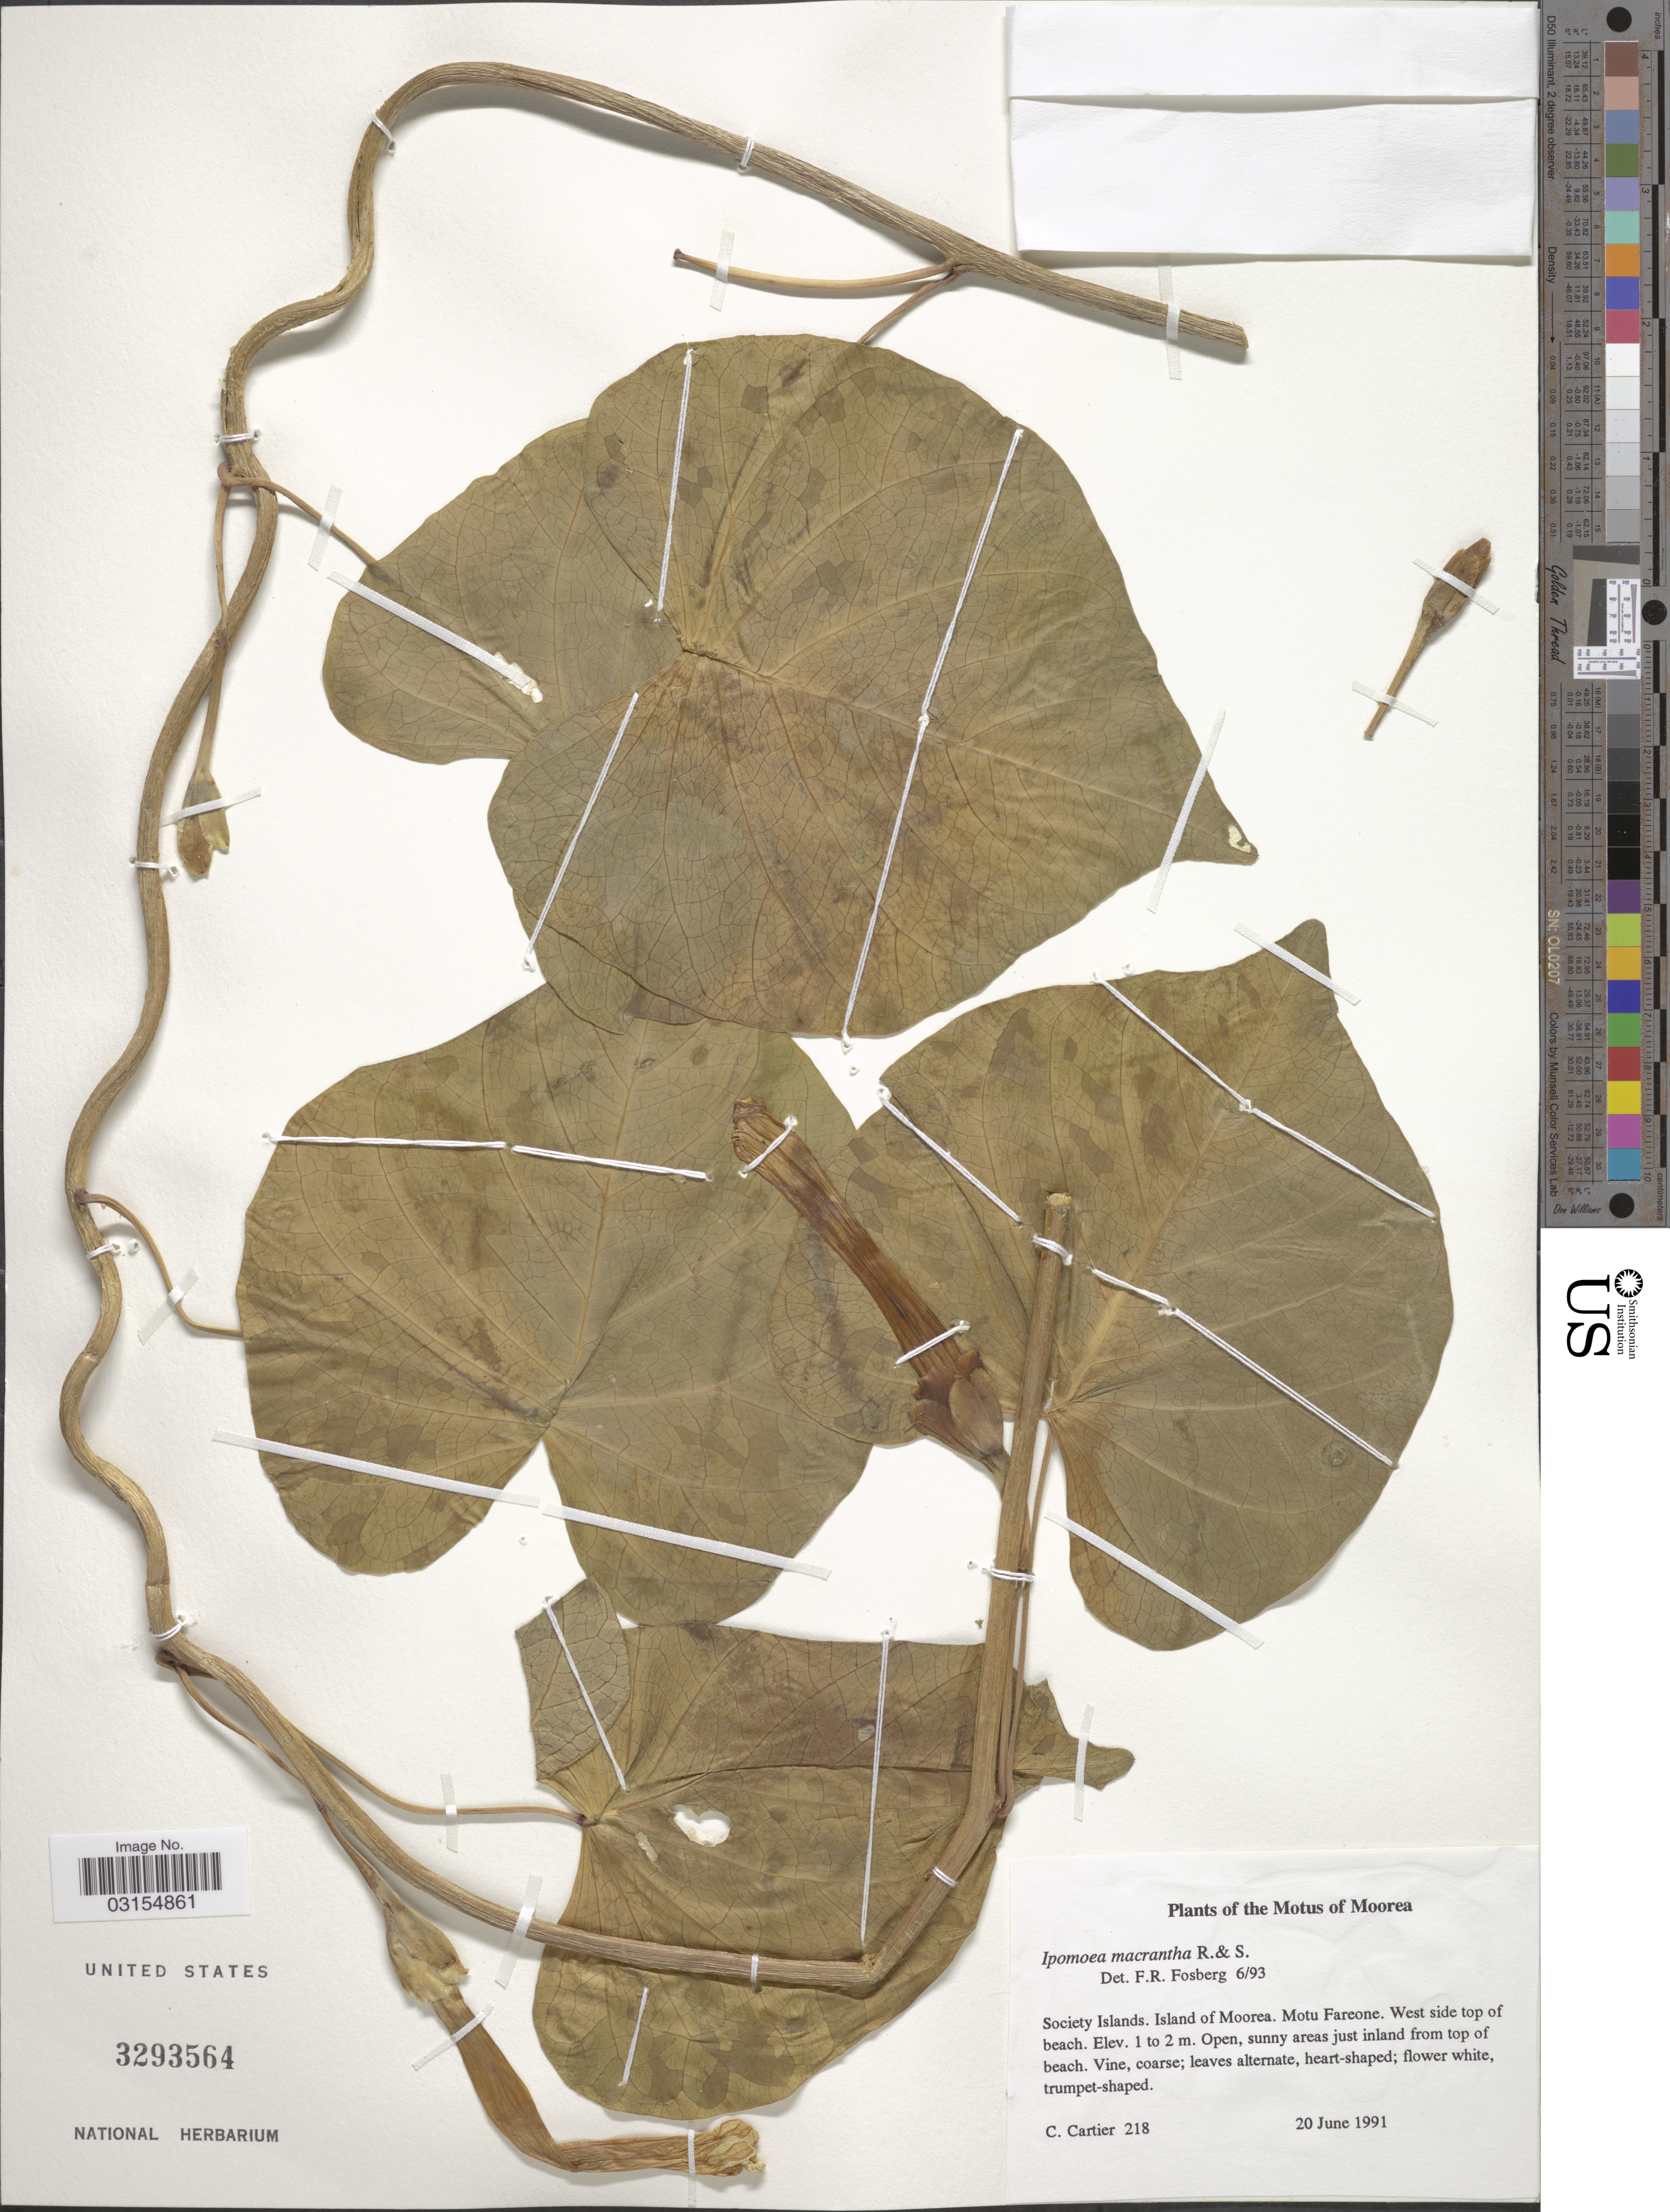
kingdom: Plantae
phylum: Tracheophyta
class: Magnoliopsida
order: Solanales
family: Convolvulaceae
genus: Ipomoea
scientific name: Ipomoea violacea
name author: L.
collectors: C. Cartier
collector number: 218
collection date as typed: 20 Jun 1991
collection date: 1991-06-20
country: French Polynesia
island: Moorea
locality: West side top of beach, Fareone [Society Is.]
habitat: Open, sunny areas just inland from top of beach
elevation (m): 1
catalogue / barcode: US 3293564